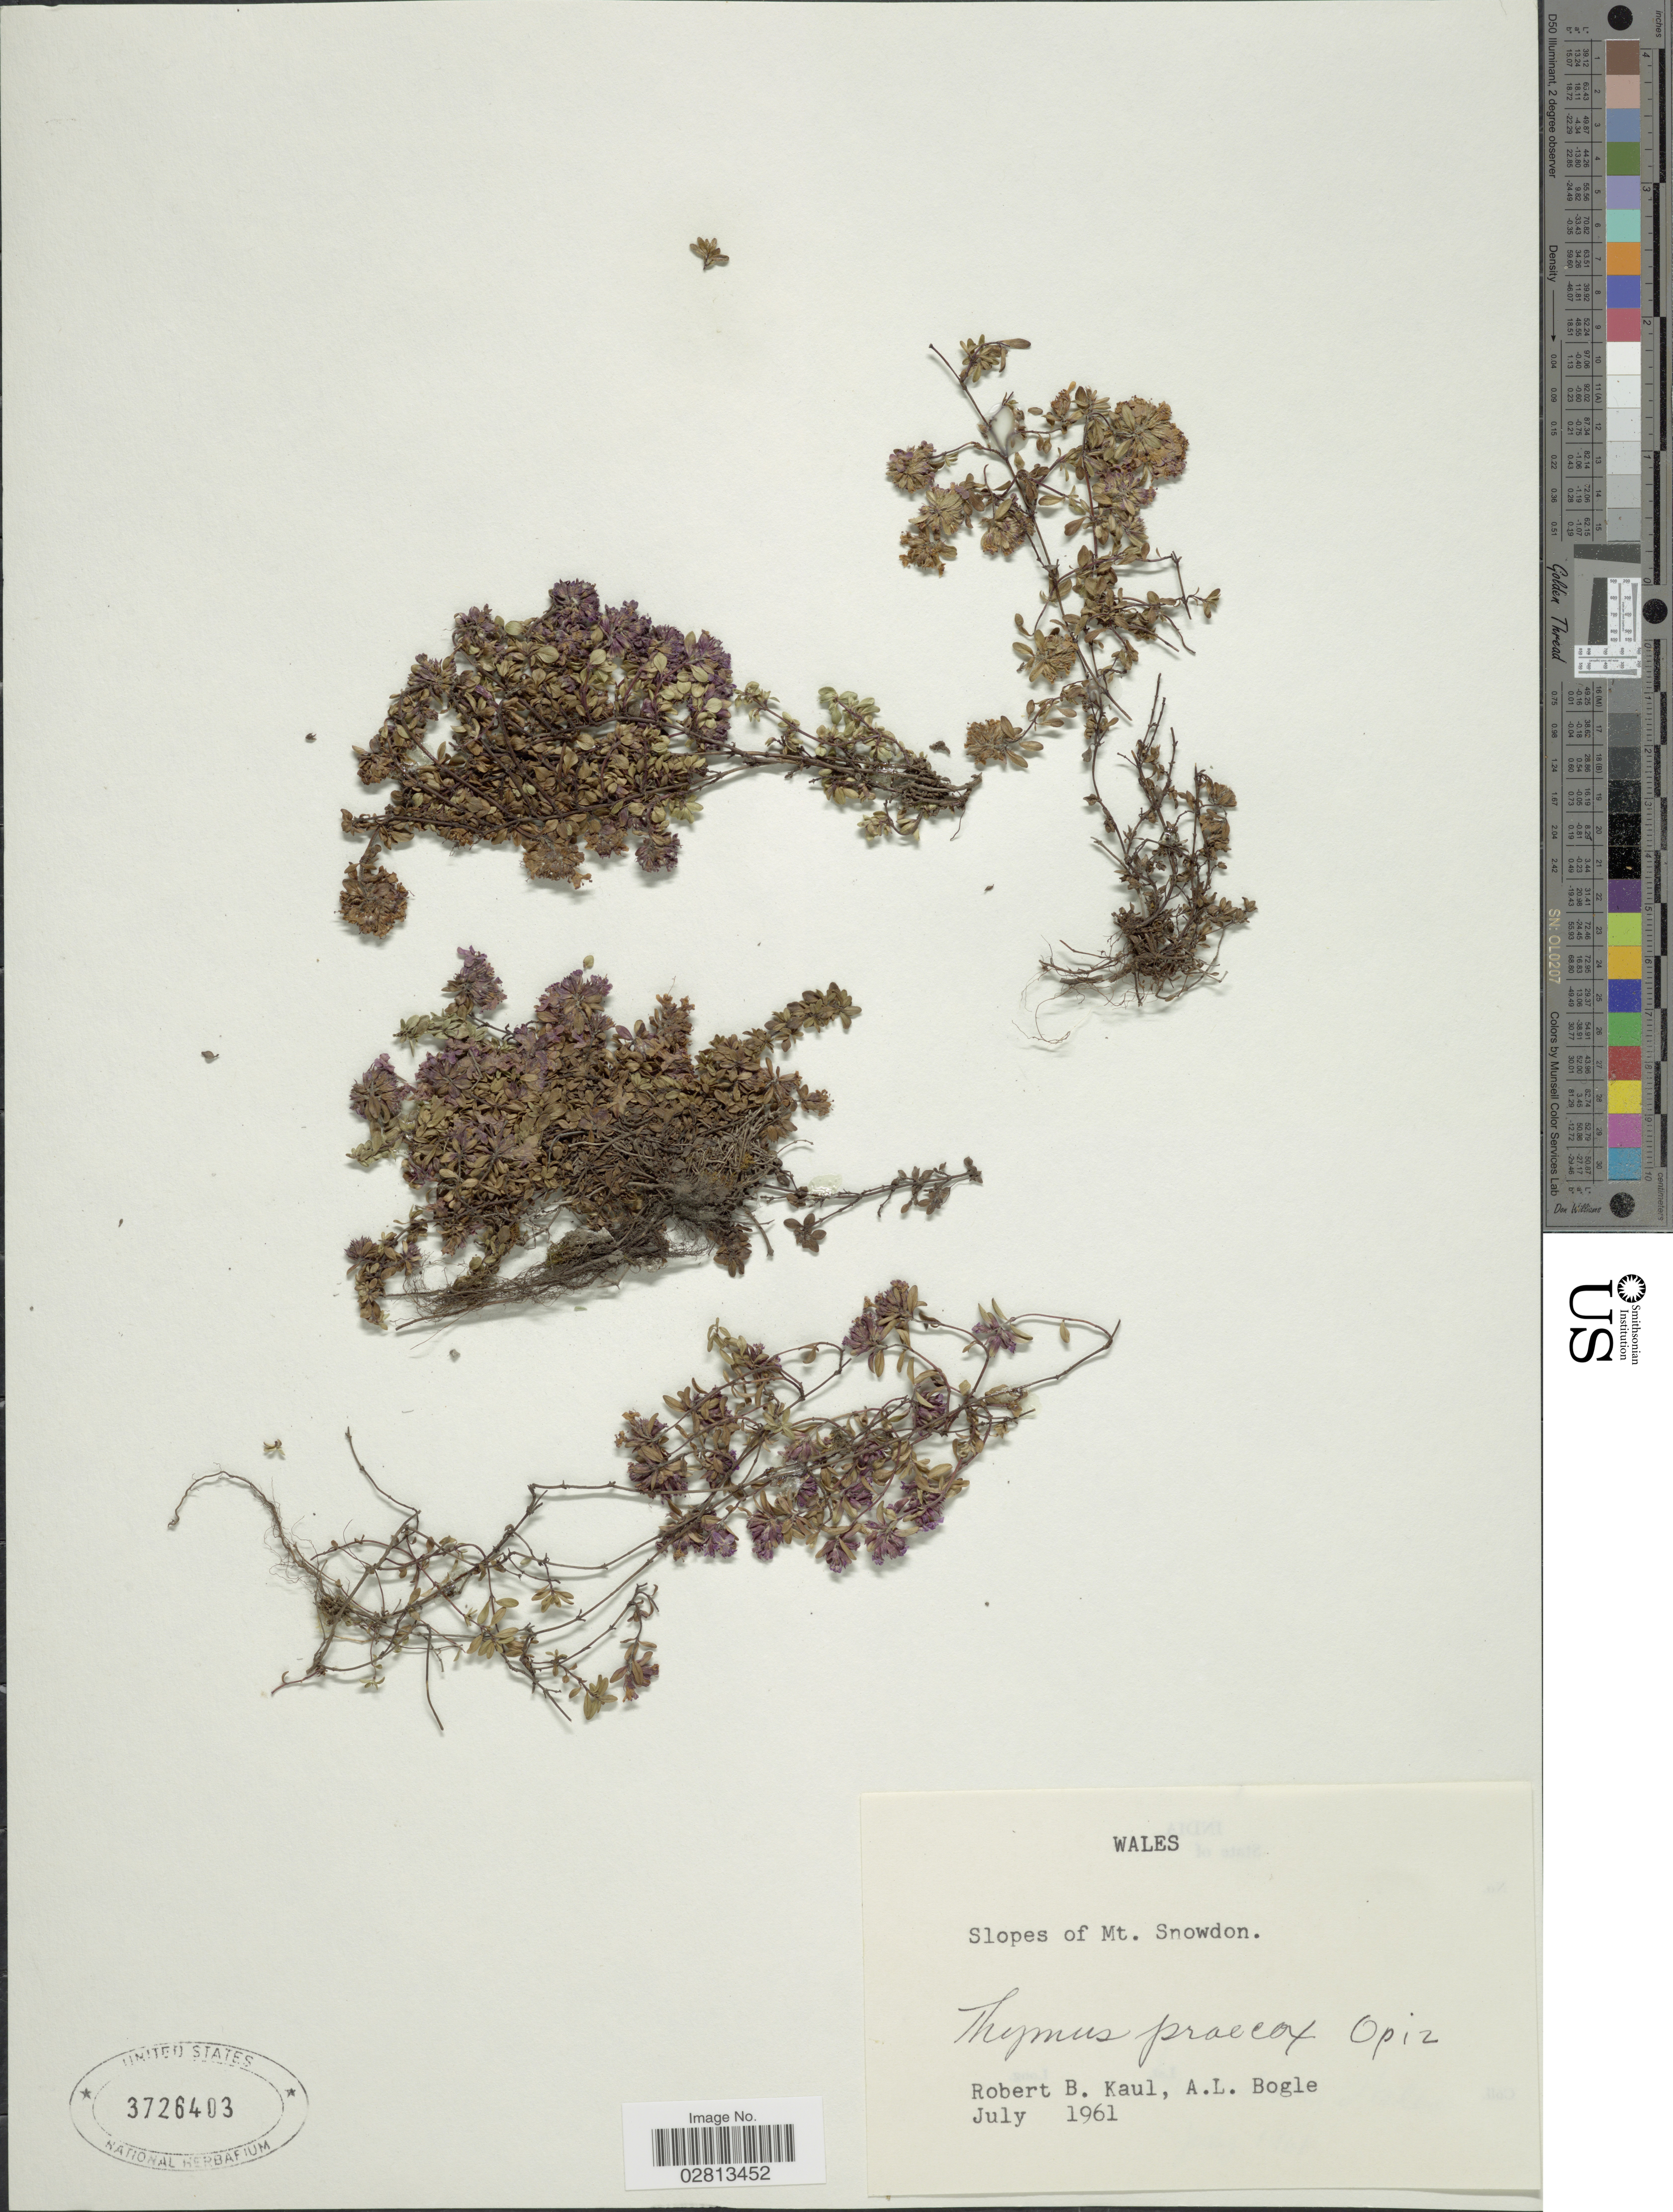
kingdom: Plantae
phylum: Tracheophyta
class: Magnoliopsida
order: Lamiales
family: Lamiaceae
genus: Thymus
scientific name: Thymus praecox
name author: Opiz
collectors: R. Kaul & Bogle, A.L.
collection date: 1961-07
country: United Kingdom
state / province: Wales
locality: Slopes of Mt. Snowdon.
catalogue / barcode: US 3726403